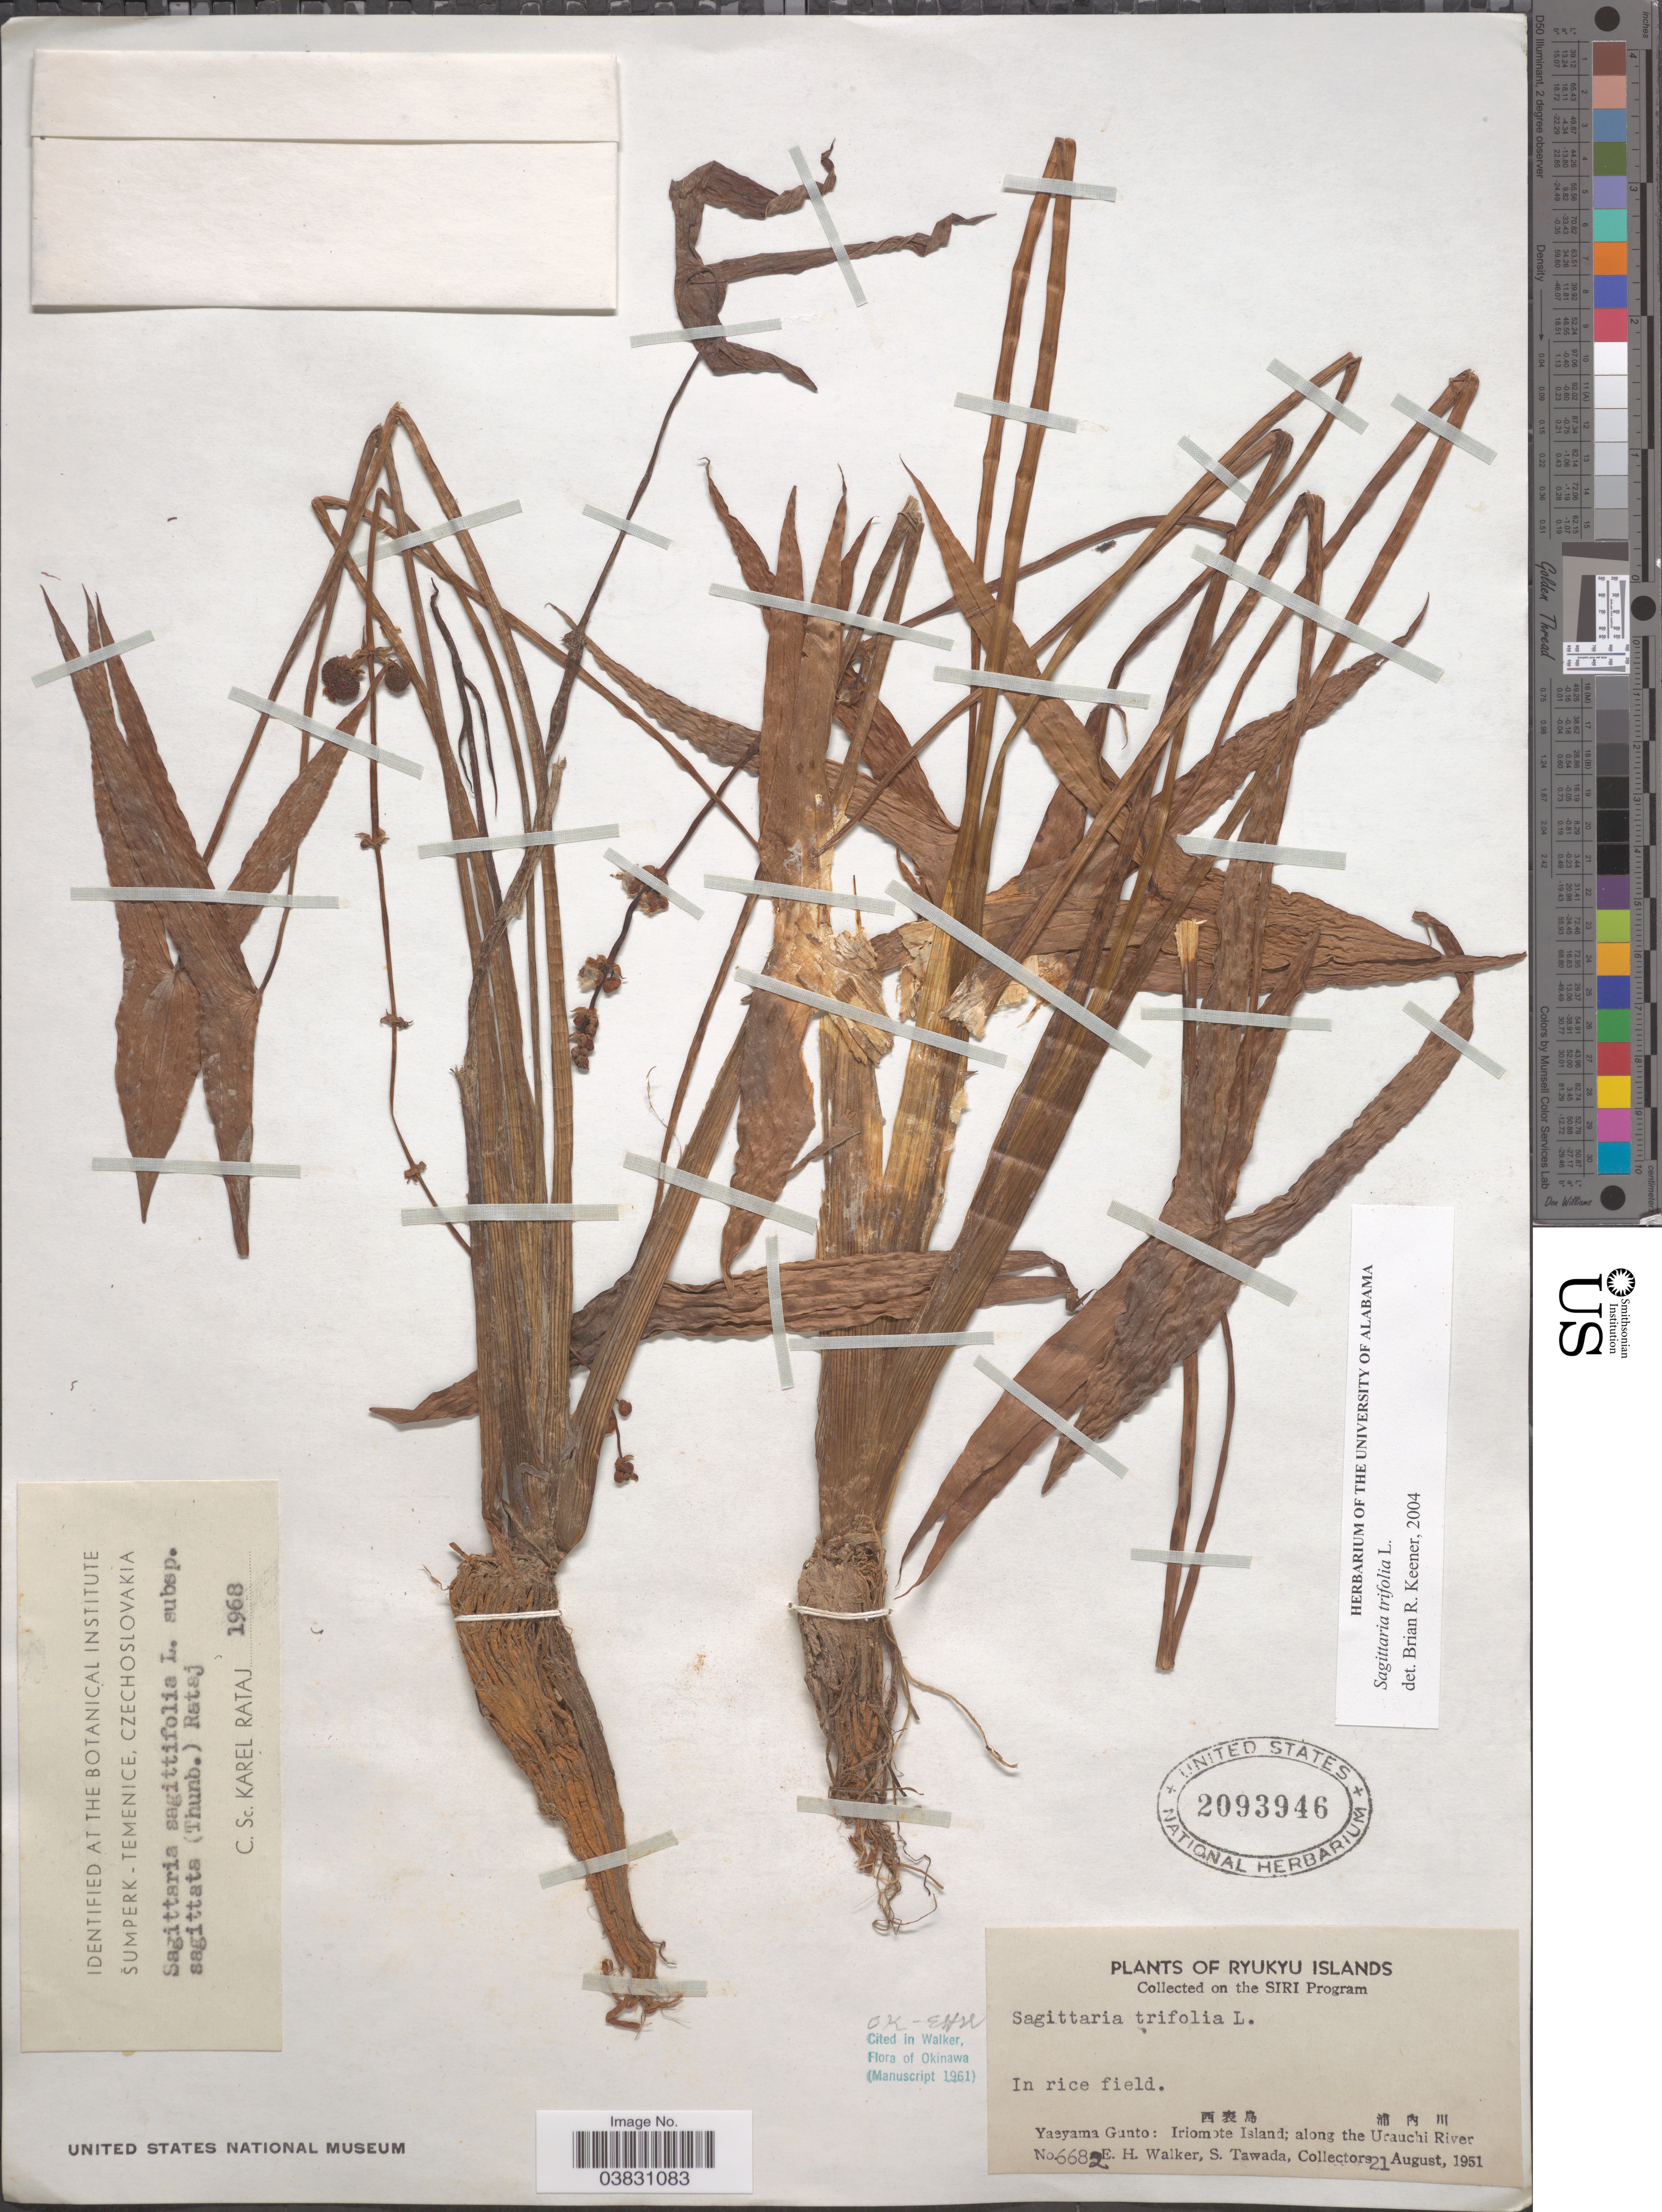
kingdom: Plantae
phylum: Tracheophyta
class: Liliopsida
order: Alismatales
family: Alismataceae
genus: Sagittaria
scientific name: Sagittaria trifolia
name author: L.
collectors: E. H. Walker & S. Tawada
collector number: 6682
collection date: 1951-08-21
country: Japan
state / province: Okinawa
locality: Ryukyu Islands. Yaeyama Gunto: Iriomote Island; along the Urauchi River.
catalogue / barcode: US 2093946